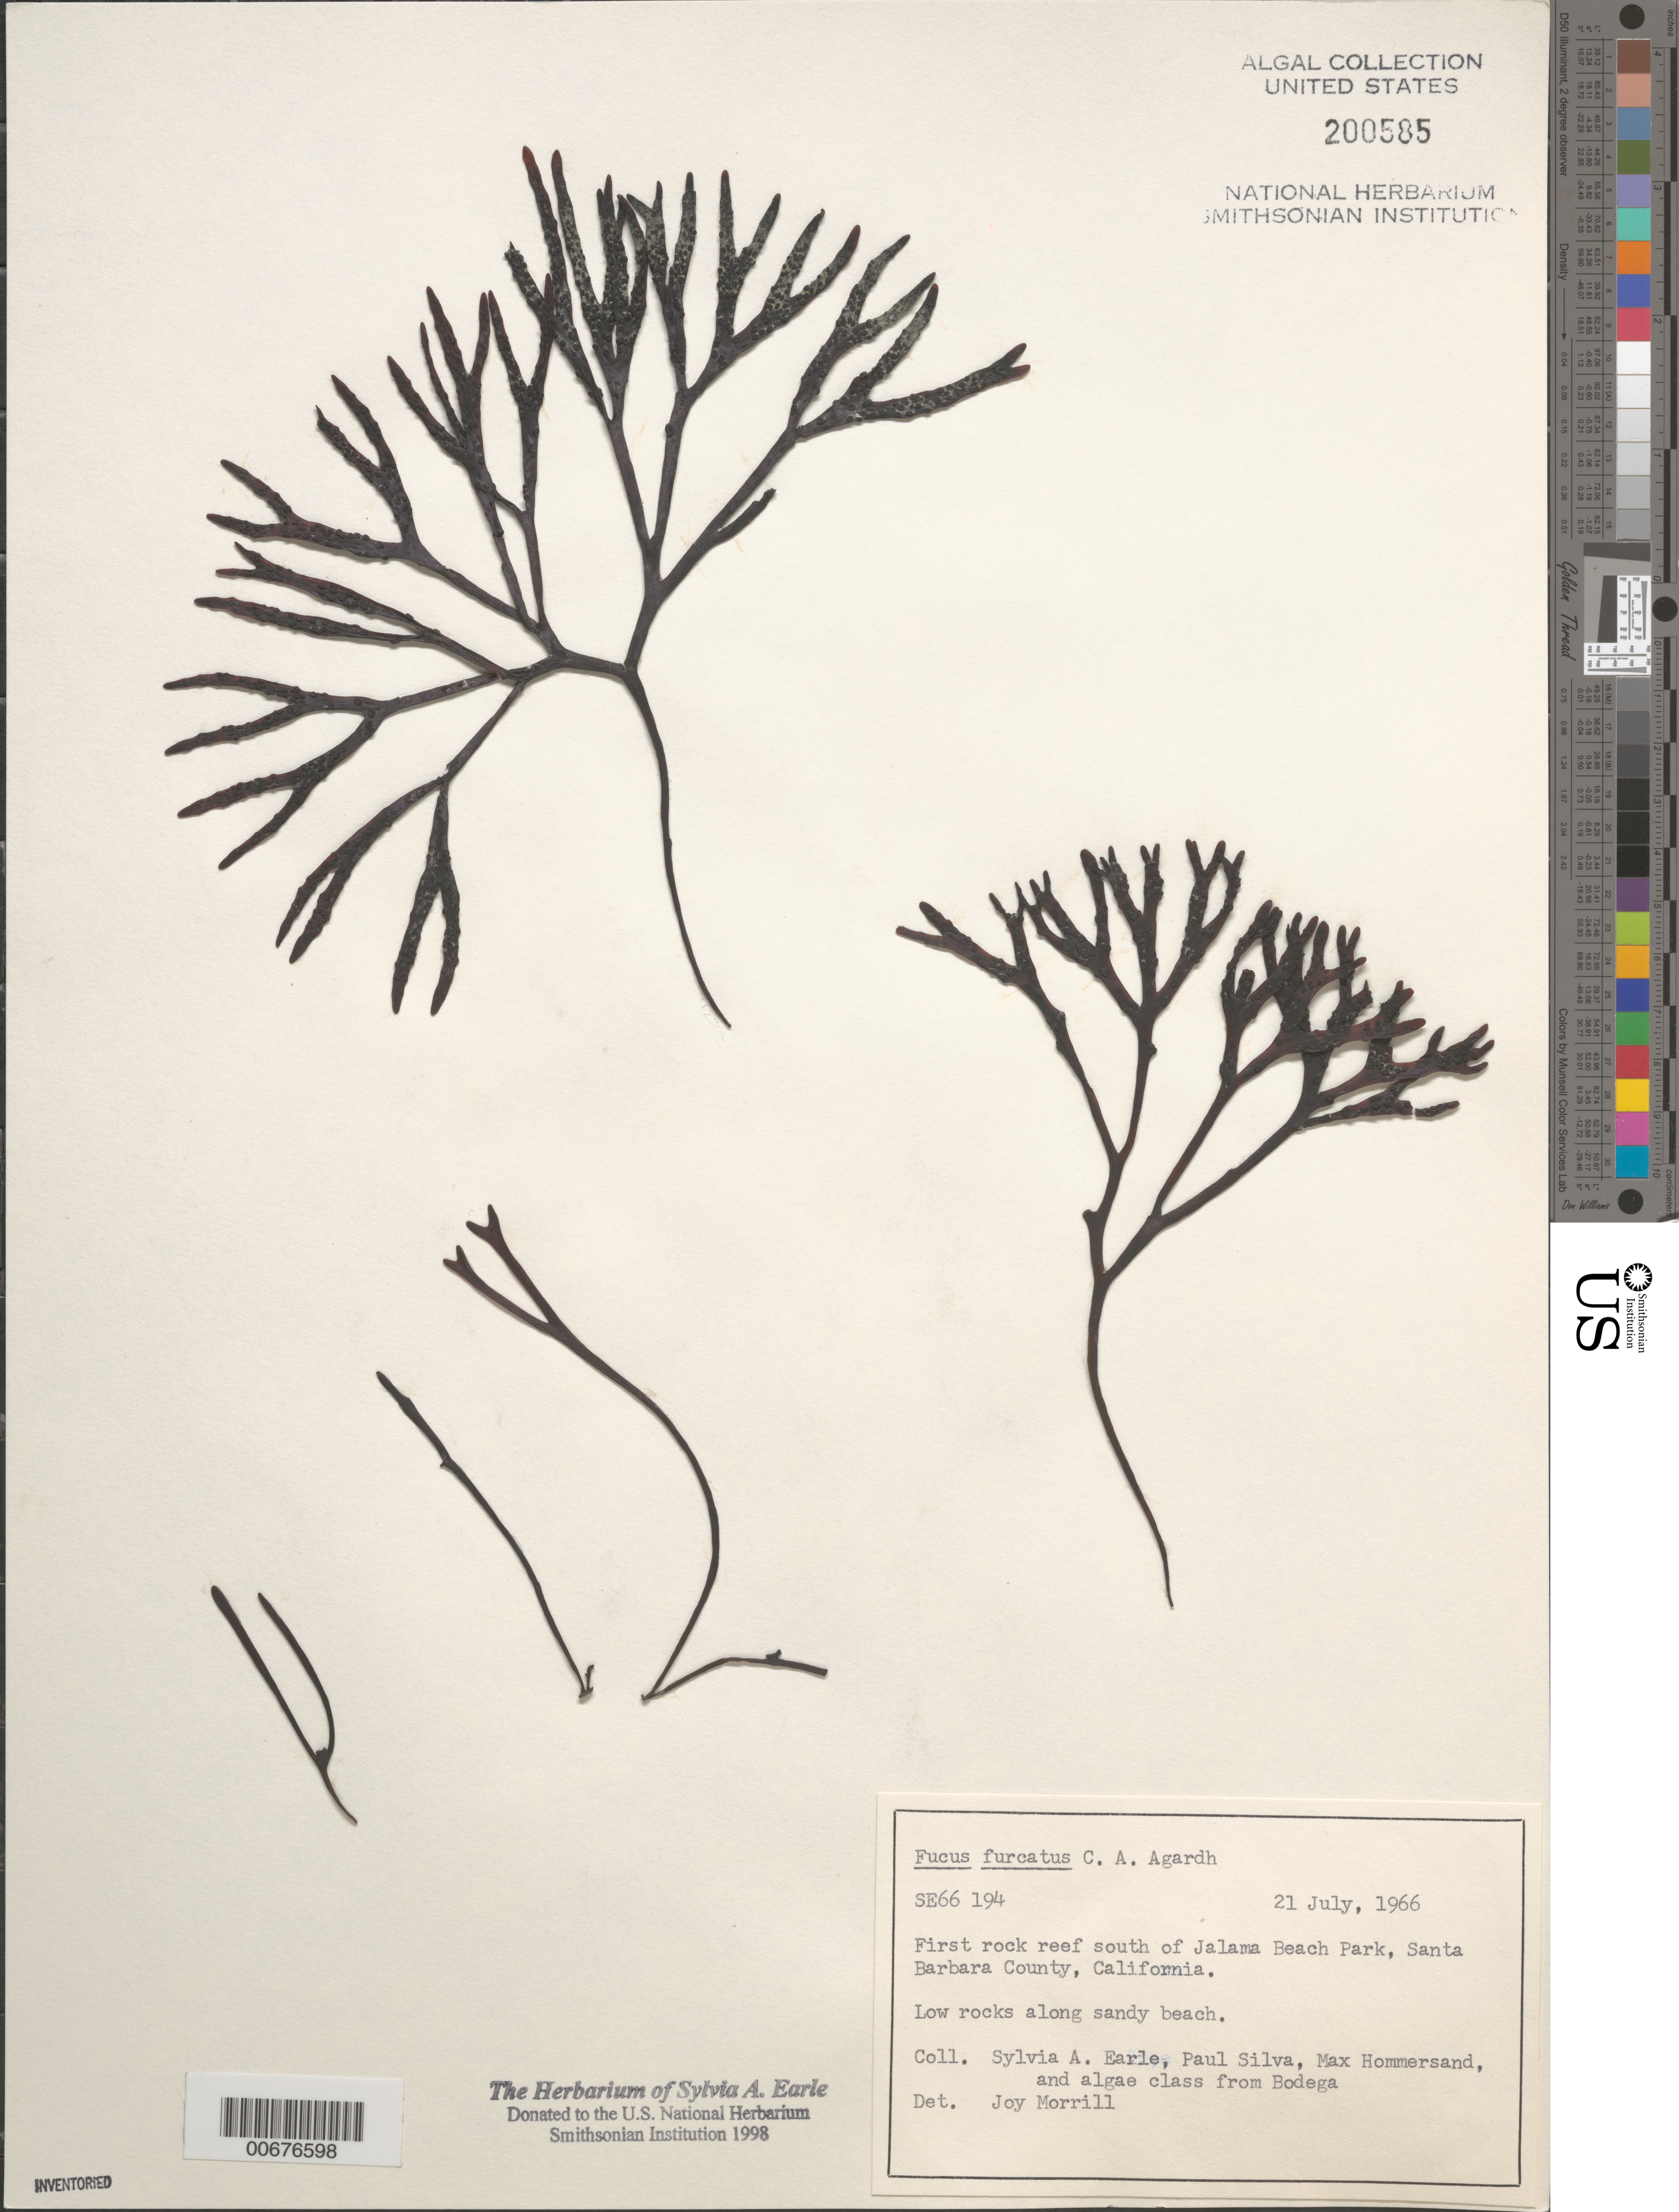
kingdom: Chromista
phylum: Ochrophyta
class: Phaeophyceae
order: Fucales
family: Fucaceae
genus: Fucus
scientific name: Fucus distichus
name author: L.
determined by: Algae name updating Project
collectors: S. A. Earle, P. C. Silva, M. H. Hommersand & Bodega Algae Class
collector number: SE 66194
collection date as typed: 21 Jul 1966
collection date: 1966-07-21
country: United States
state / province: California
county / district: Santa Barbara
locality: Reef south of Jalama Beach Park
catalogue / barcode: US 200585